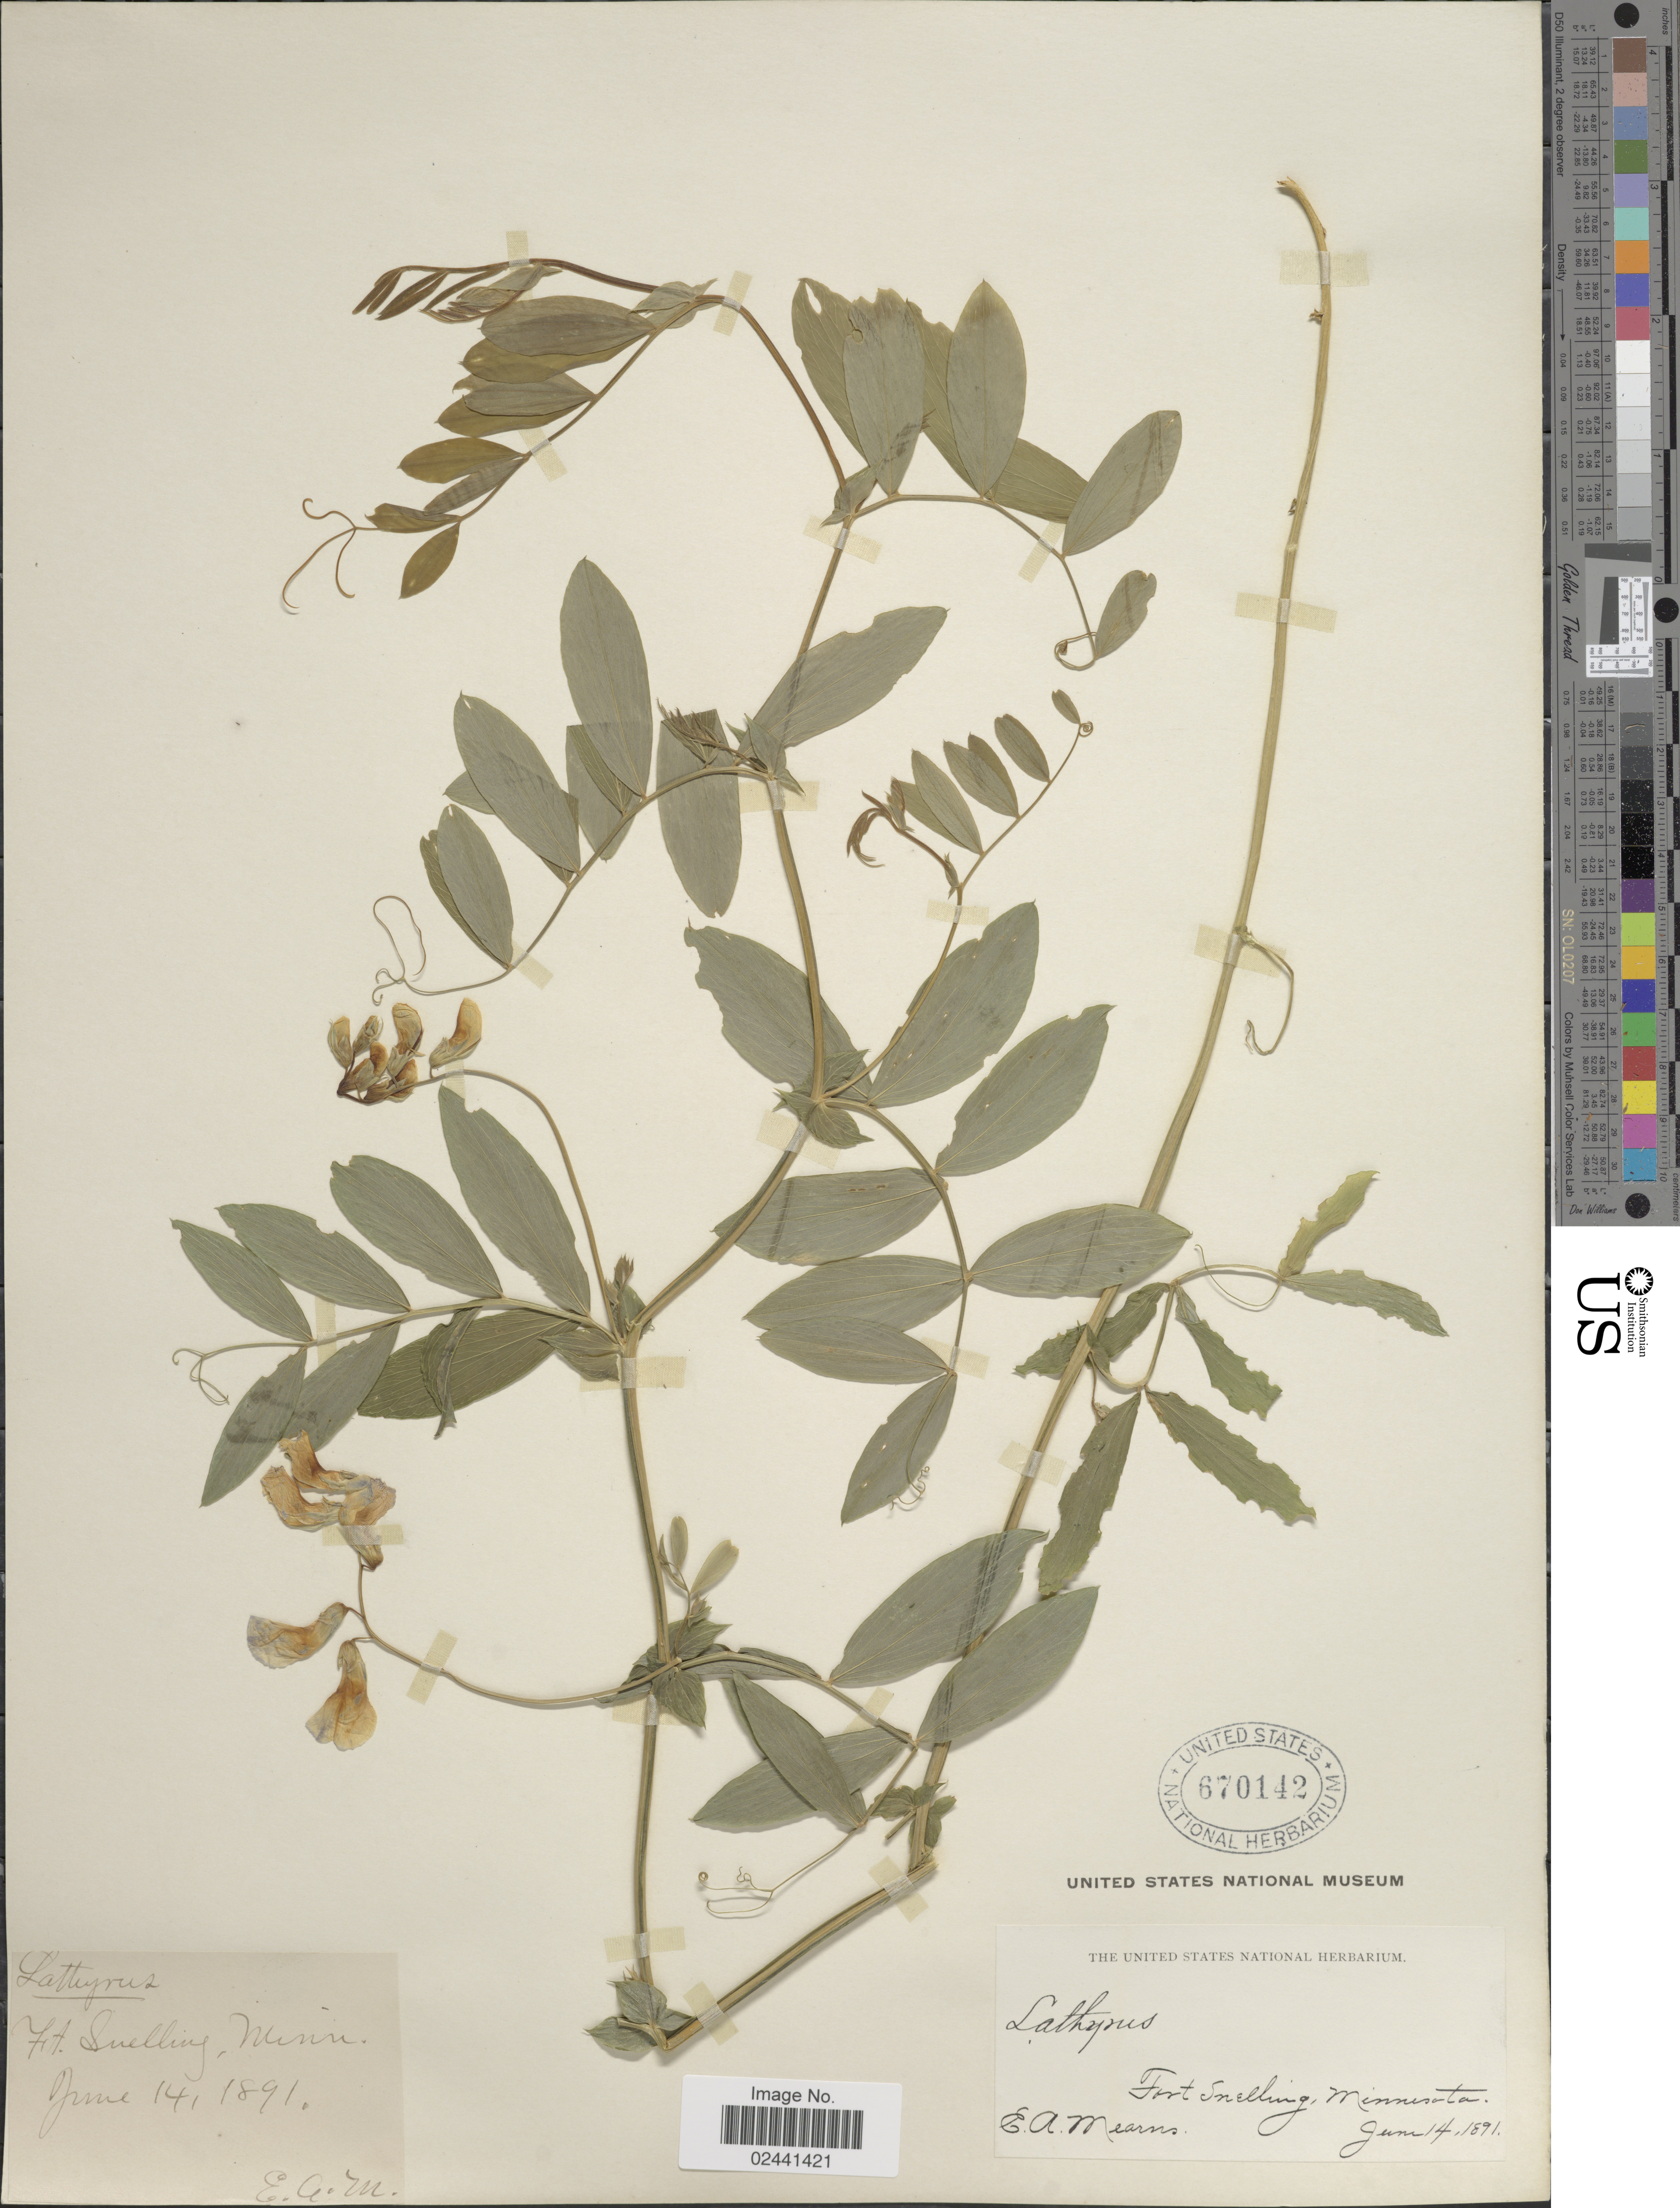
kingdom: Plantae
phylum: Tracheophyta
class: Magnoliopsida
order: Fabales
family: Fabaceae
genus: Lathyrus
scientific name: Lathyrus palustris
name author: L.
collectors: E. A. Mearns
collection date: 1891-06-14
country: United States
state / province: Minnesota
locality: Fort Snelling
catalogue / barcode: US 670142